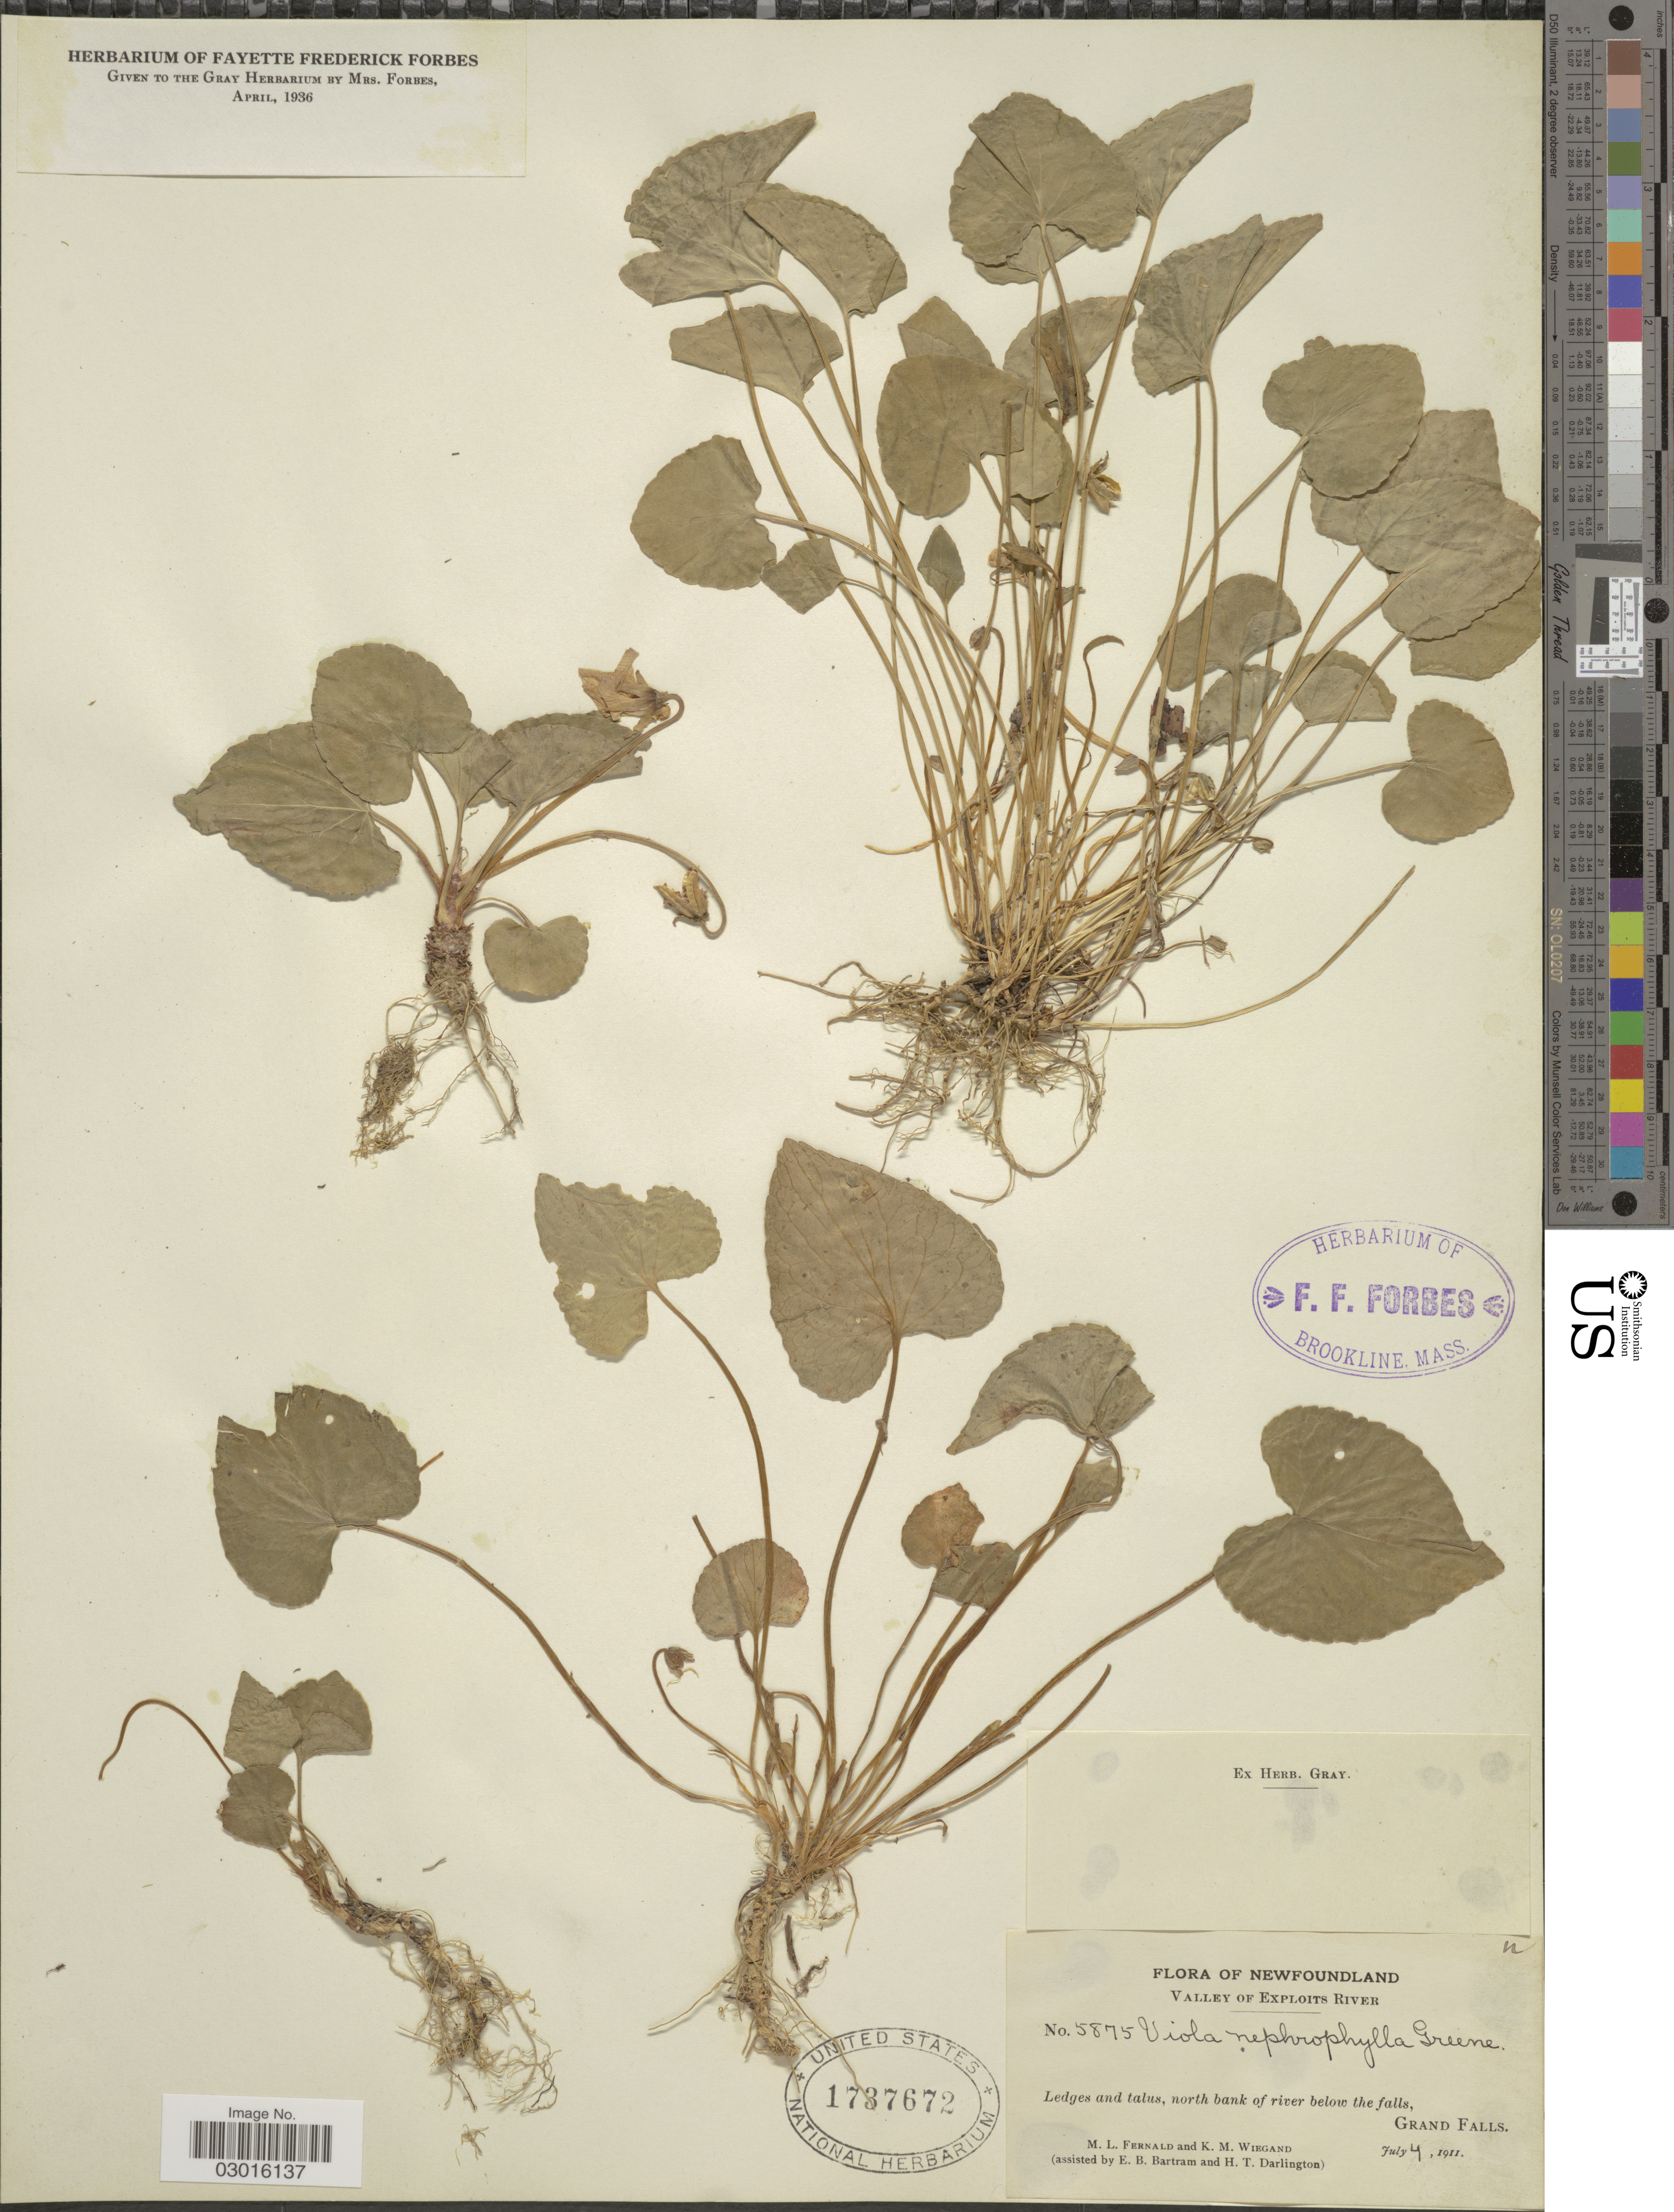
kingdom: Plantae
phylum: Tracheophyta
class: Magnoliopsida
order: Malpighiales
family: Violaceae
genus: Viola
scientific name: Viola nephrophylla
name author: Greene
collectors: M. L. Fernald, K. M. Wiegand, E. B. Bartram & H. Darlington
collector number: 5875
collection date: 1911-07-04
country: Canada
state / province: Newfoundland and Labrador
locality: Valley of Exploits River, Ledges and talus, north bank of river below the falls, Grand Falls.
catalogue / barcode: US 1737672